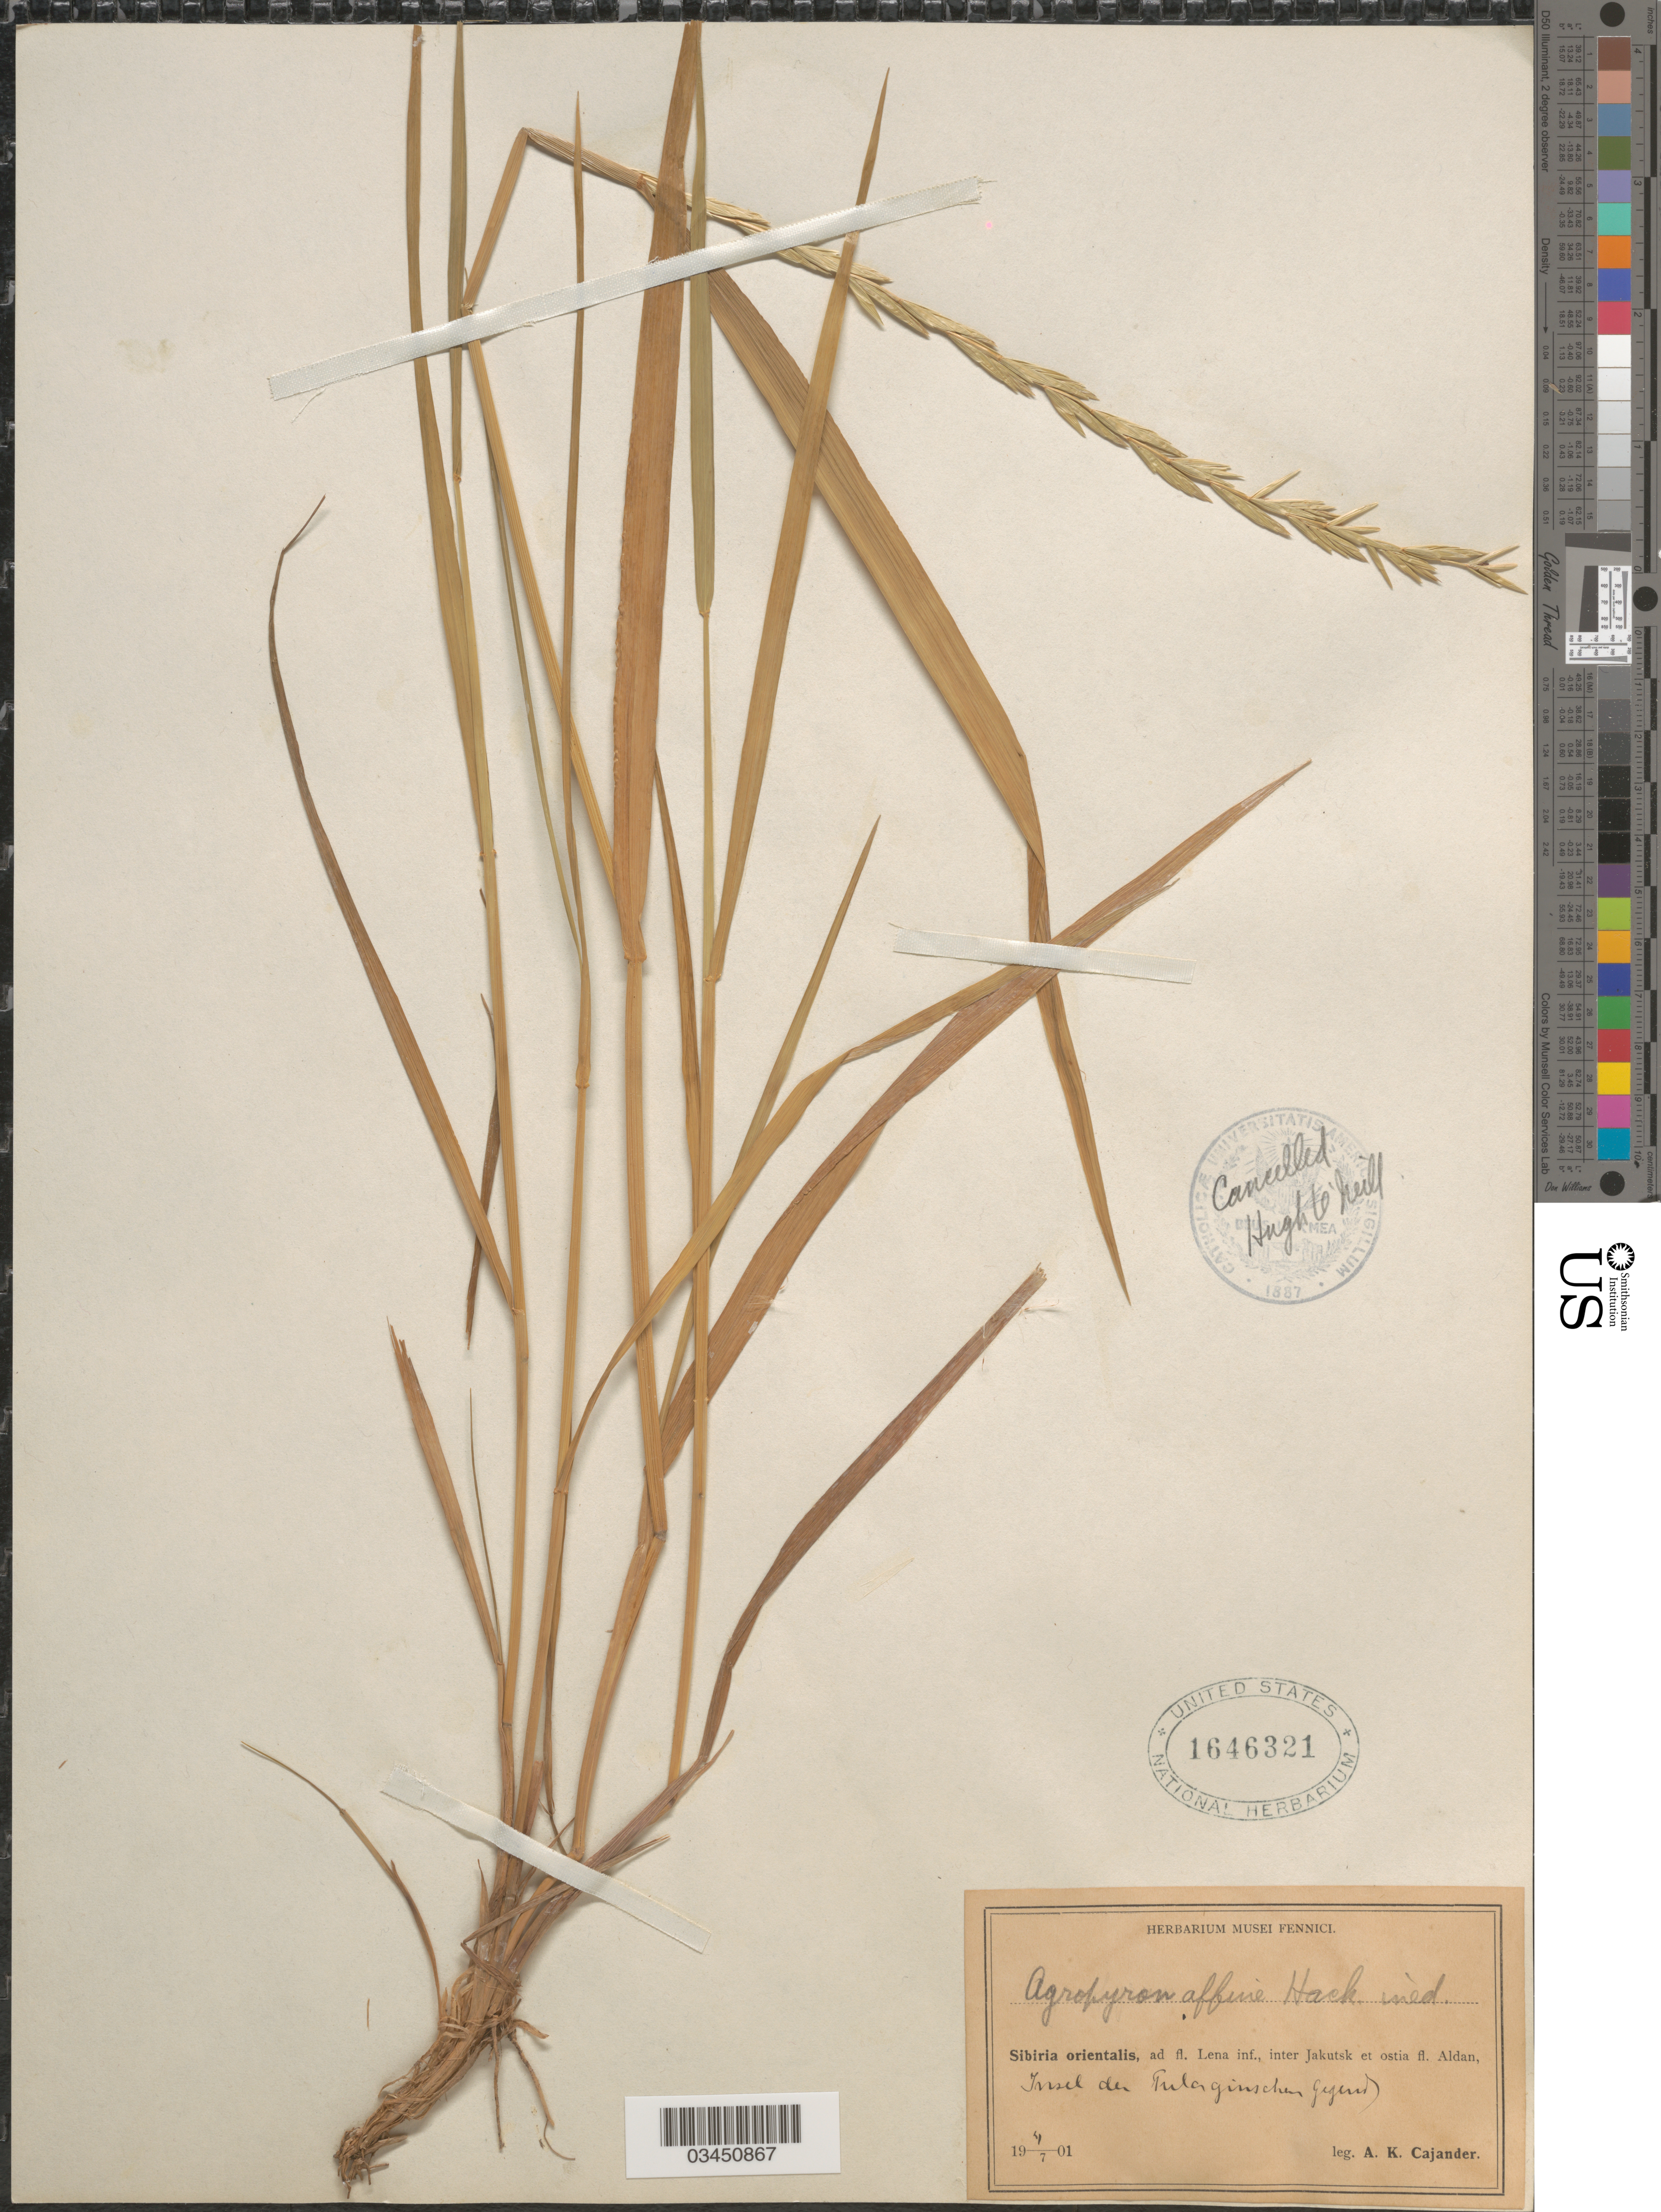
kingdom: Plantae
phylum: Tracheophyta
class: Liliopsida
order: Poales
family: Poaceae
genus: Elymus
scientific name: Elymus sp.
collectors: A. Cajander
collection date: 1901-07-04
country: Russian Federation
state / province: Sakha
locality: Sibiria orientalis, ad fl. Lena inf., inter Jakutsk et ostia fl. aldan, Insel de Fulaginschen Gegend.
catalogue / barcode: US 1646321